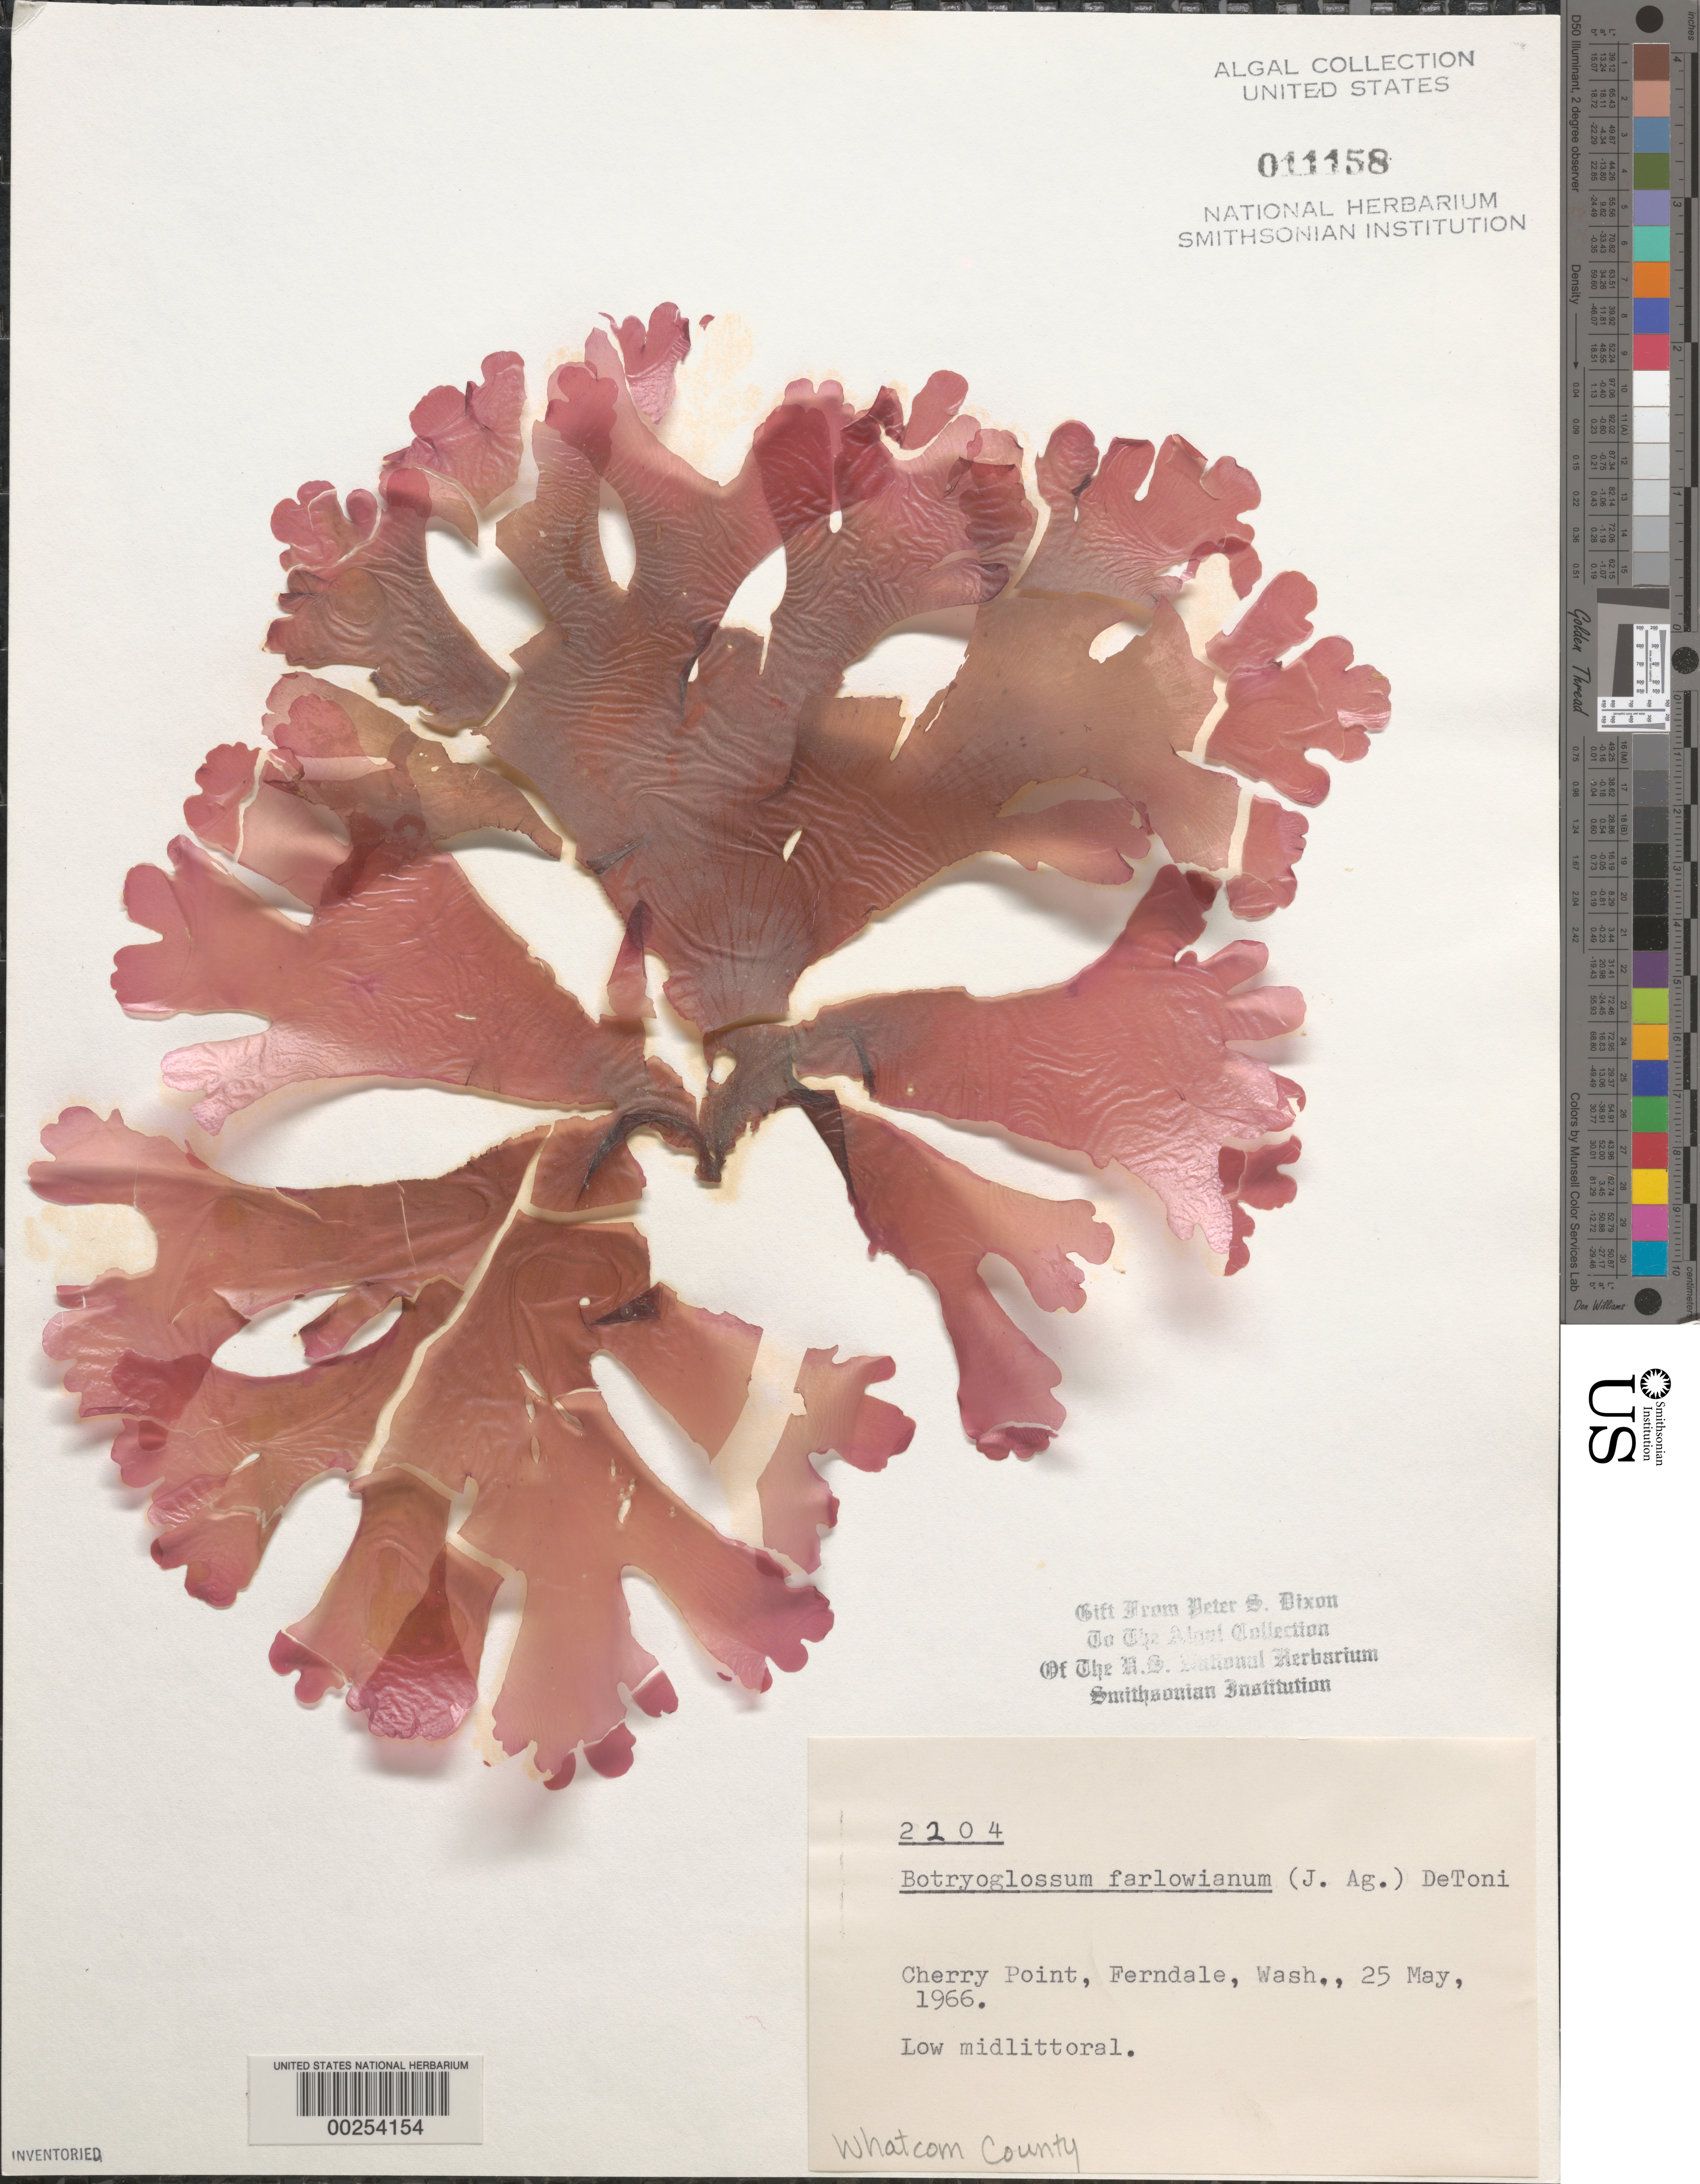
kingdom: Plantae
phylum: Rhodophyta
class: Florideophyceae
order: Ceramiales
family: Delesseriaceae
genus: Botryoglossum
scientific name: Botryoglossum farlowianum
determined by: Dixon, P. S.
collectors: P. S. Dixon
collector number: PSD 2204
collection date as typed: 25 May 1966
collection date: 1966-05-25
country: United States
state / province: Washington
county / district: Whatcom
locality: Cherry Point, Ferndale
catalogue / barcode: US 11158